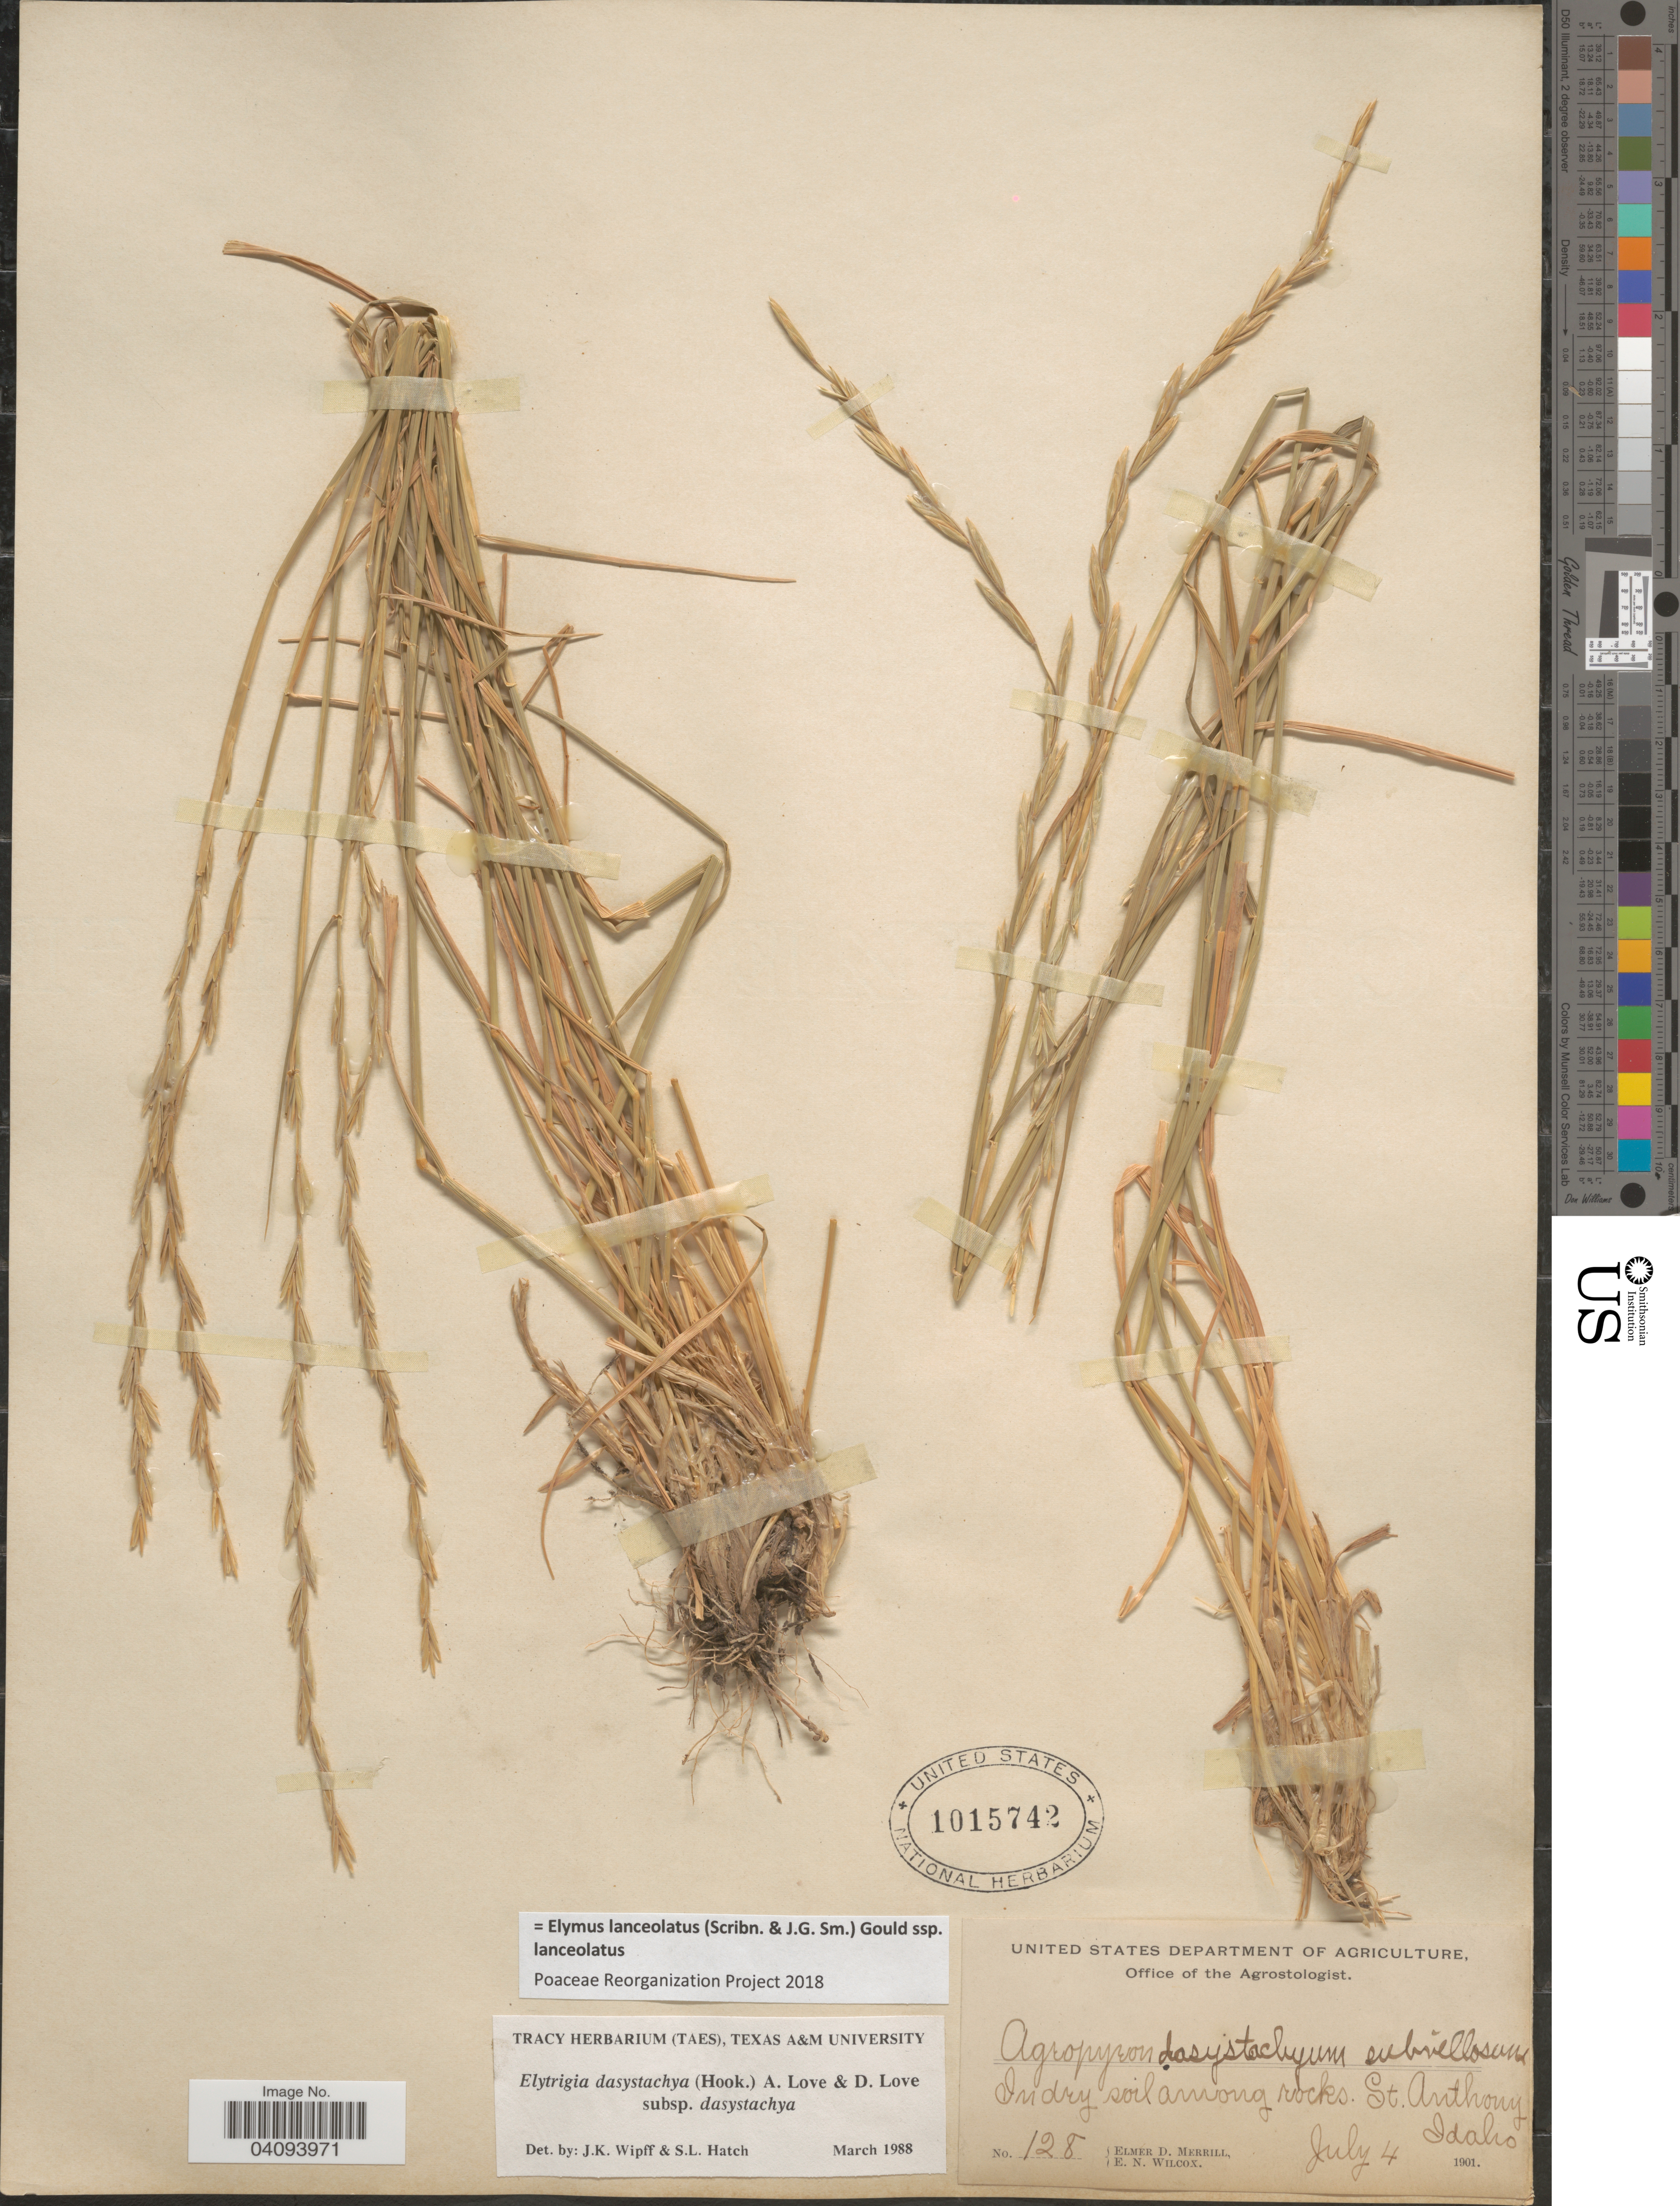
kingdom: Plantae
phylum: Tracheophyta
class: Liliopsida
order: Poales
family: Poaceae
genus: Elymus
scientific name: Elymus lanceolatus subsp. lanceolatus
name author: (Scribn. & J.G. Sm.) Gould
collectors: E. D. Merrill & E. Wilcox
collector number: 128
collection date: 1901-07-04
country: United States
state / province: Idaho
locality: St. Anthony.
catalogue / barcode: US 1015742